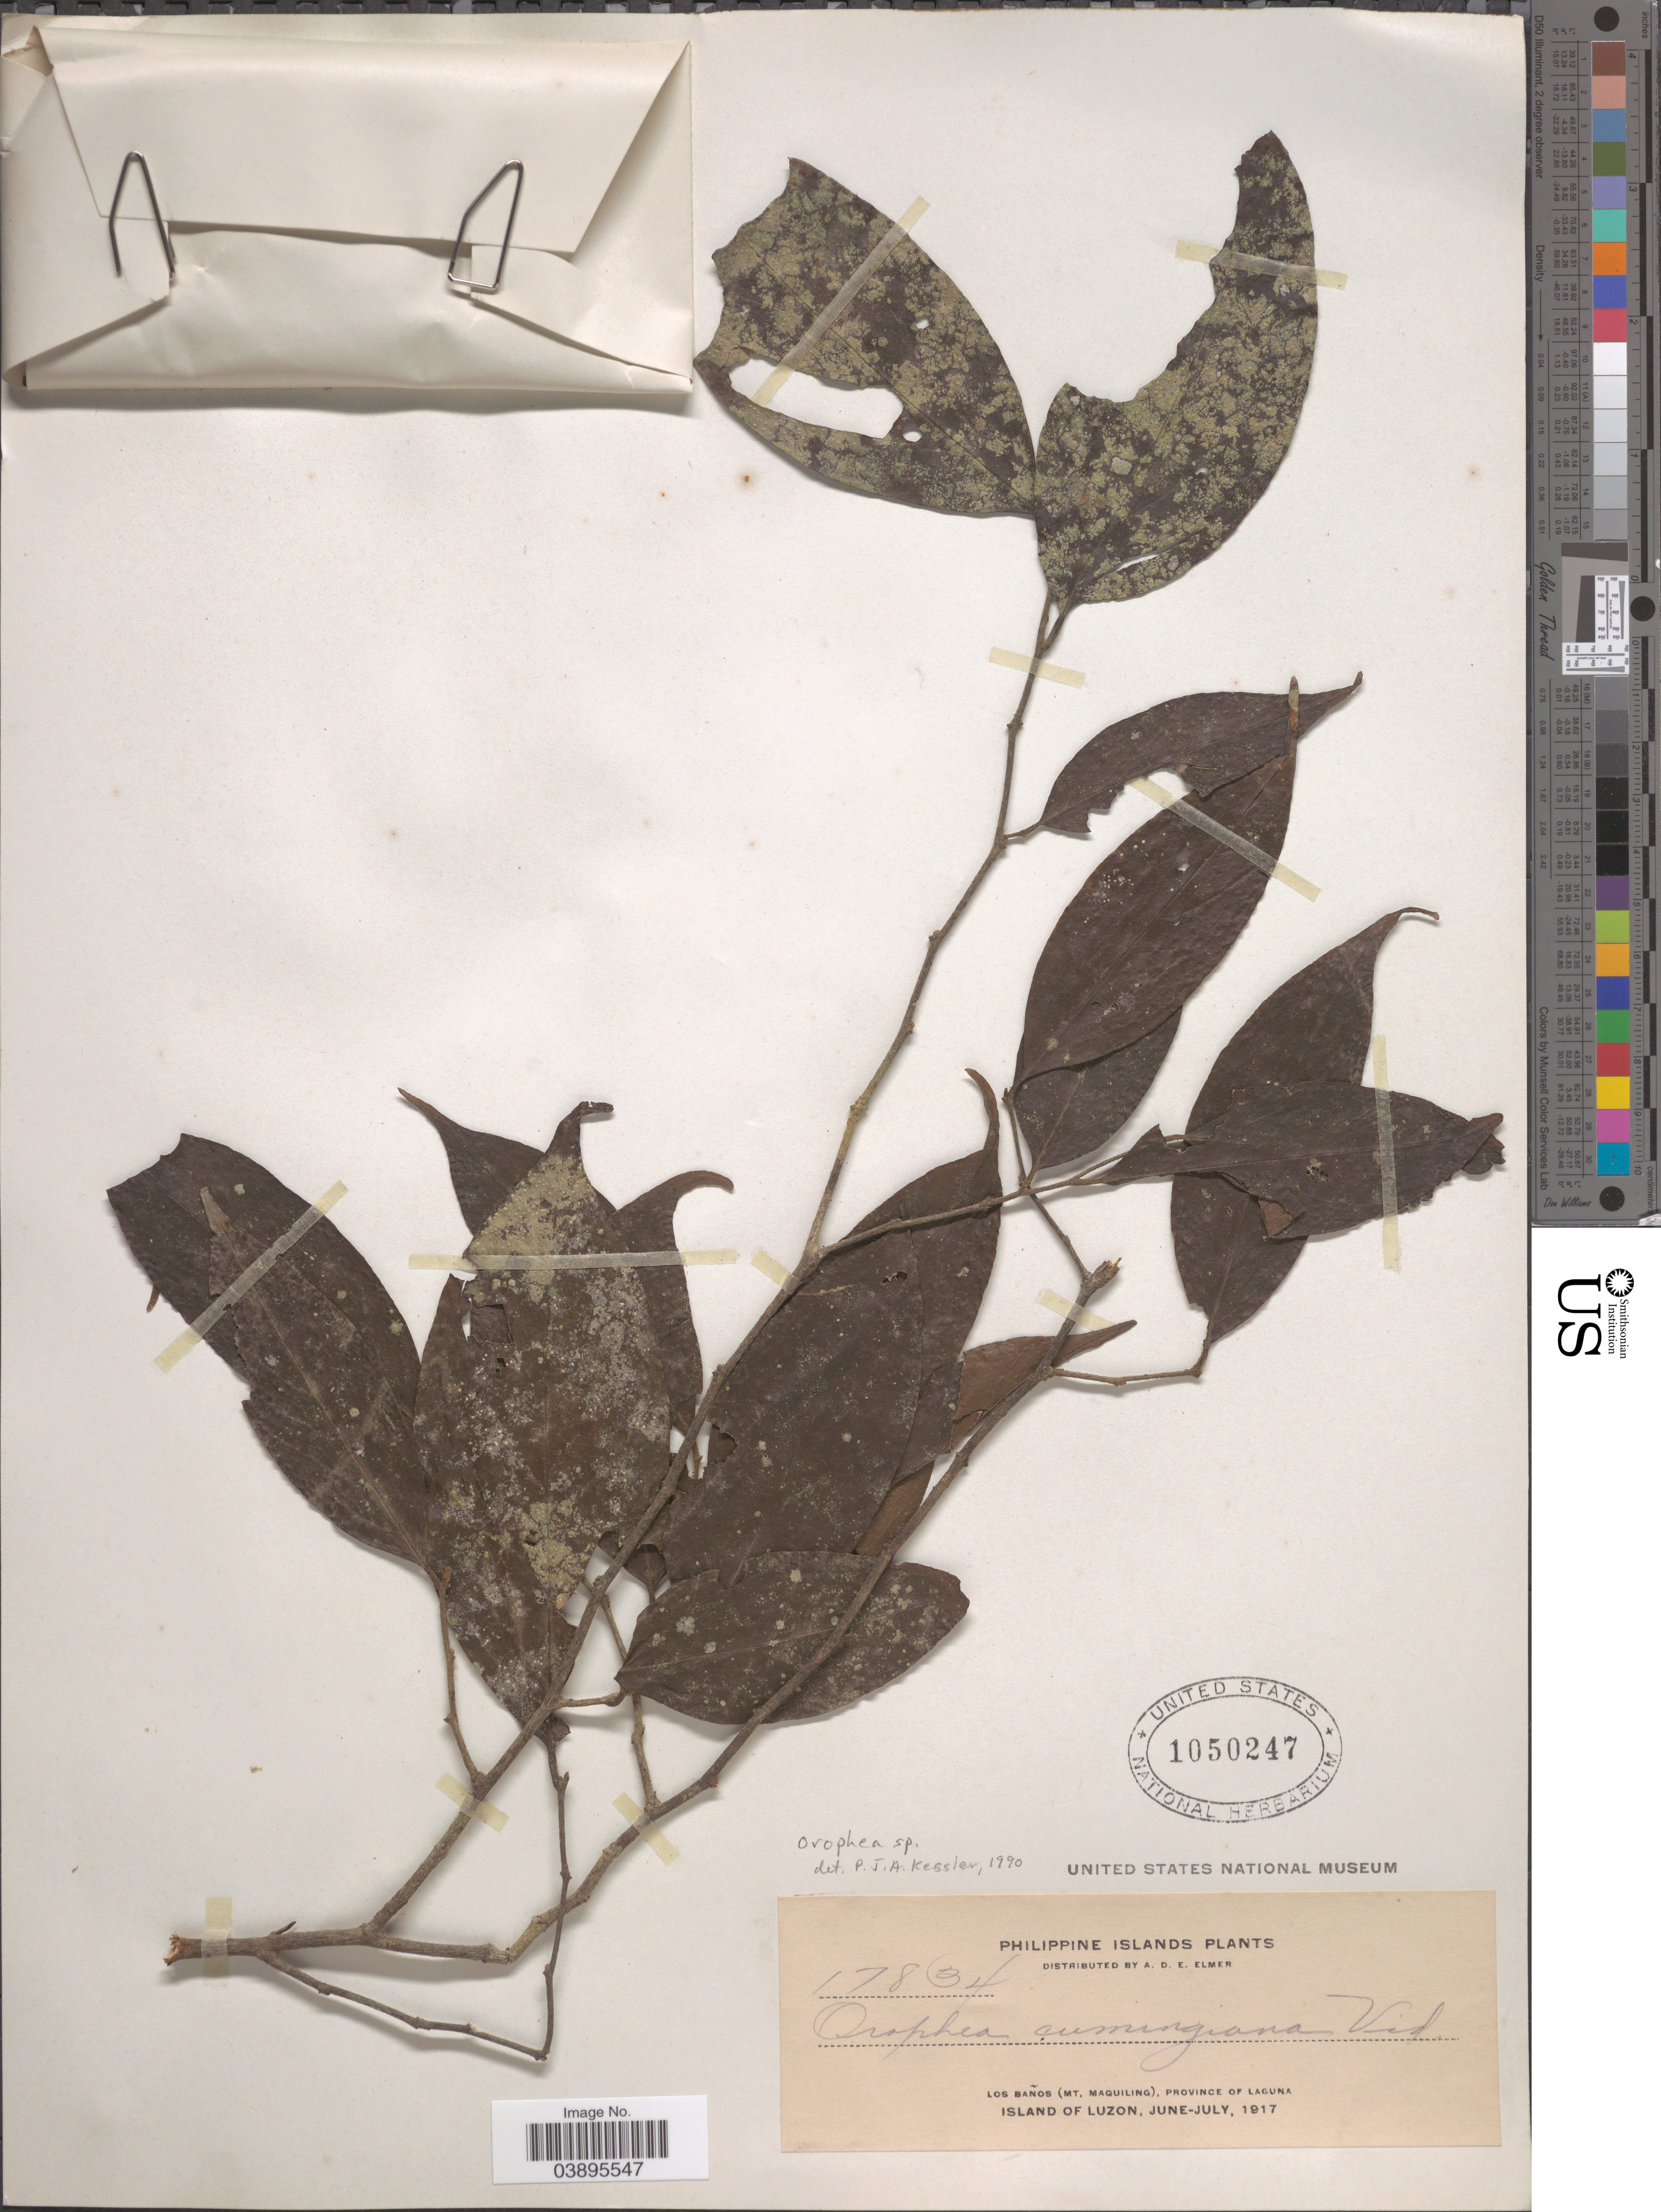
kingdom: Plantae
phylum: Tracheophyta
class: Magnoliopsida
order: Magnoliales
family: Annonaceae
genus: Orophea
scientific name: Orophea sp.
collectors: A. D. E. Elmer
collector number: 17834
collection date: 1917-06/1917-07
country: Philippines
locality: Los Baños (Mt. Maquiling), Province of Laguna. Island of Luzon.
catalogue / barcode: US 1050247